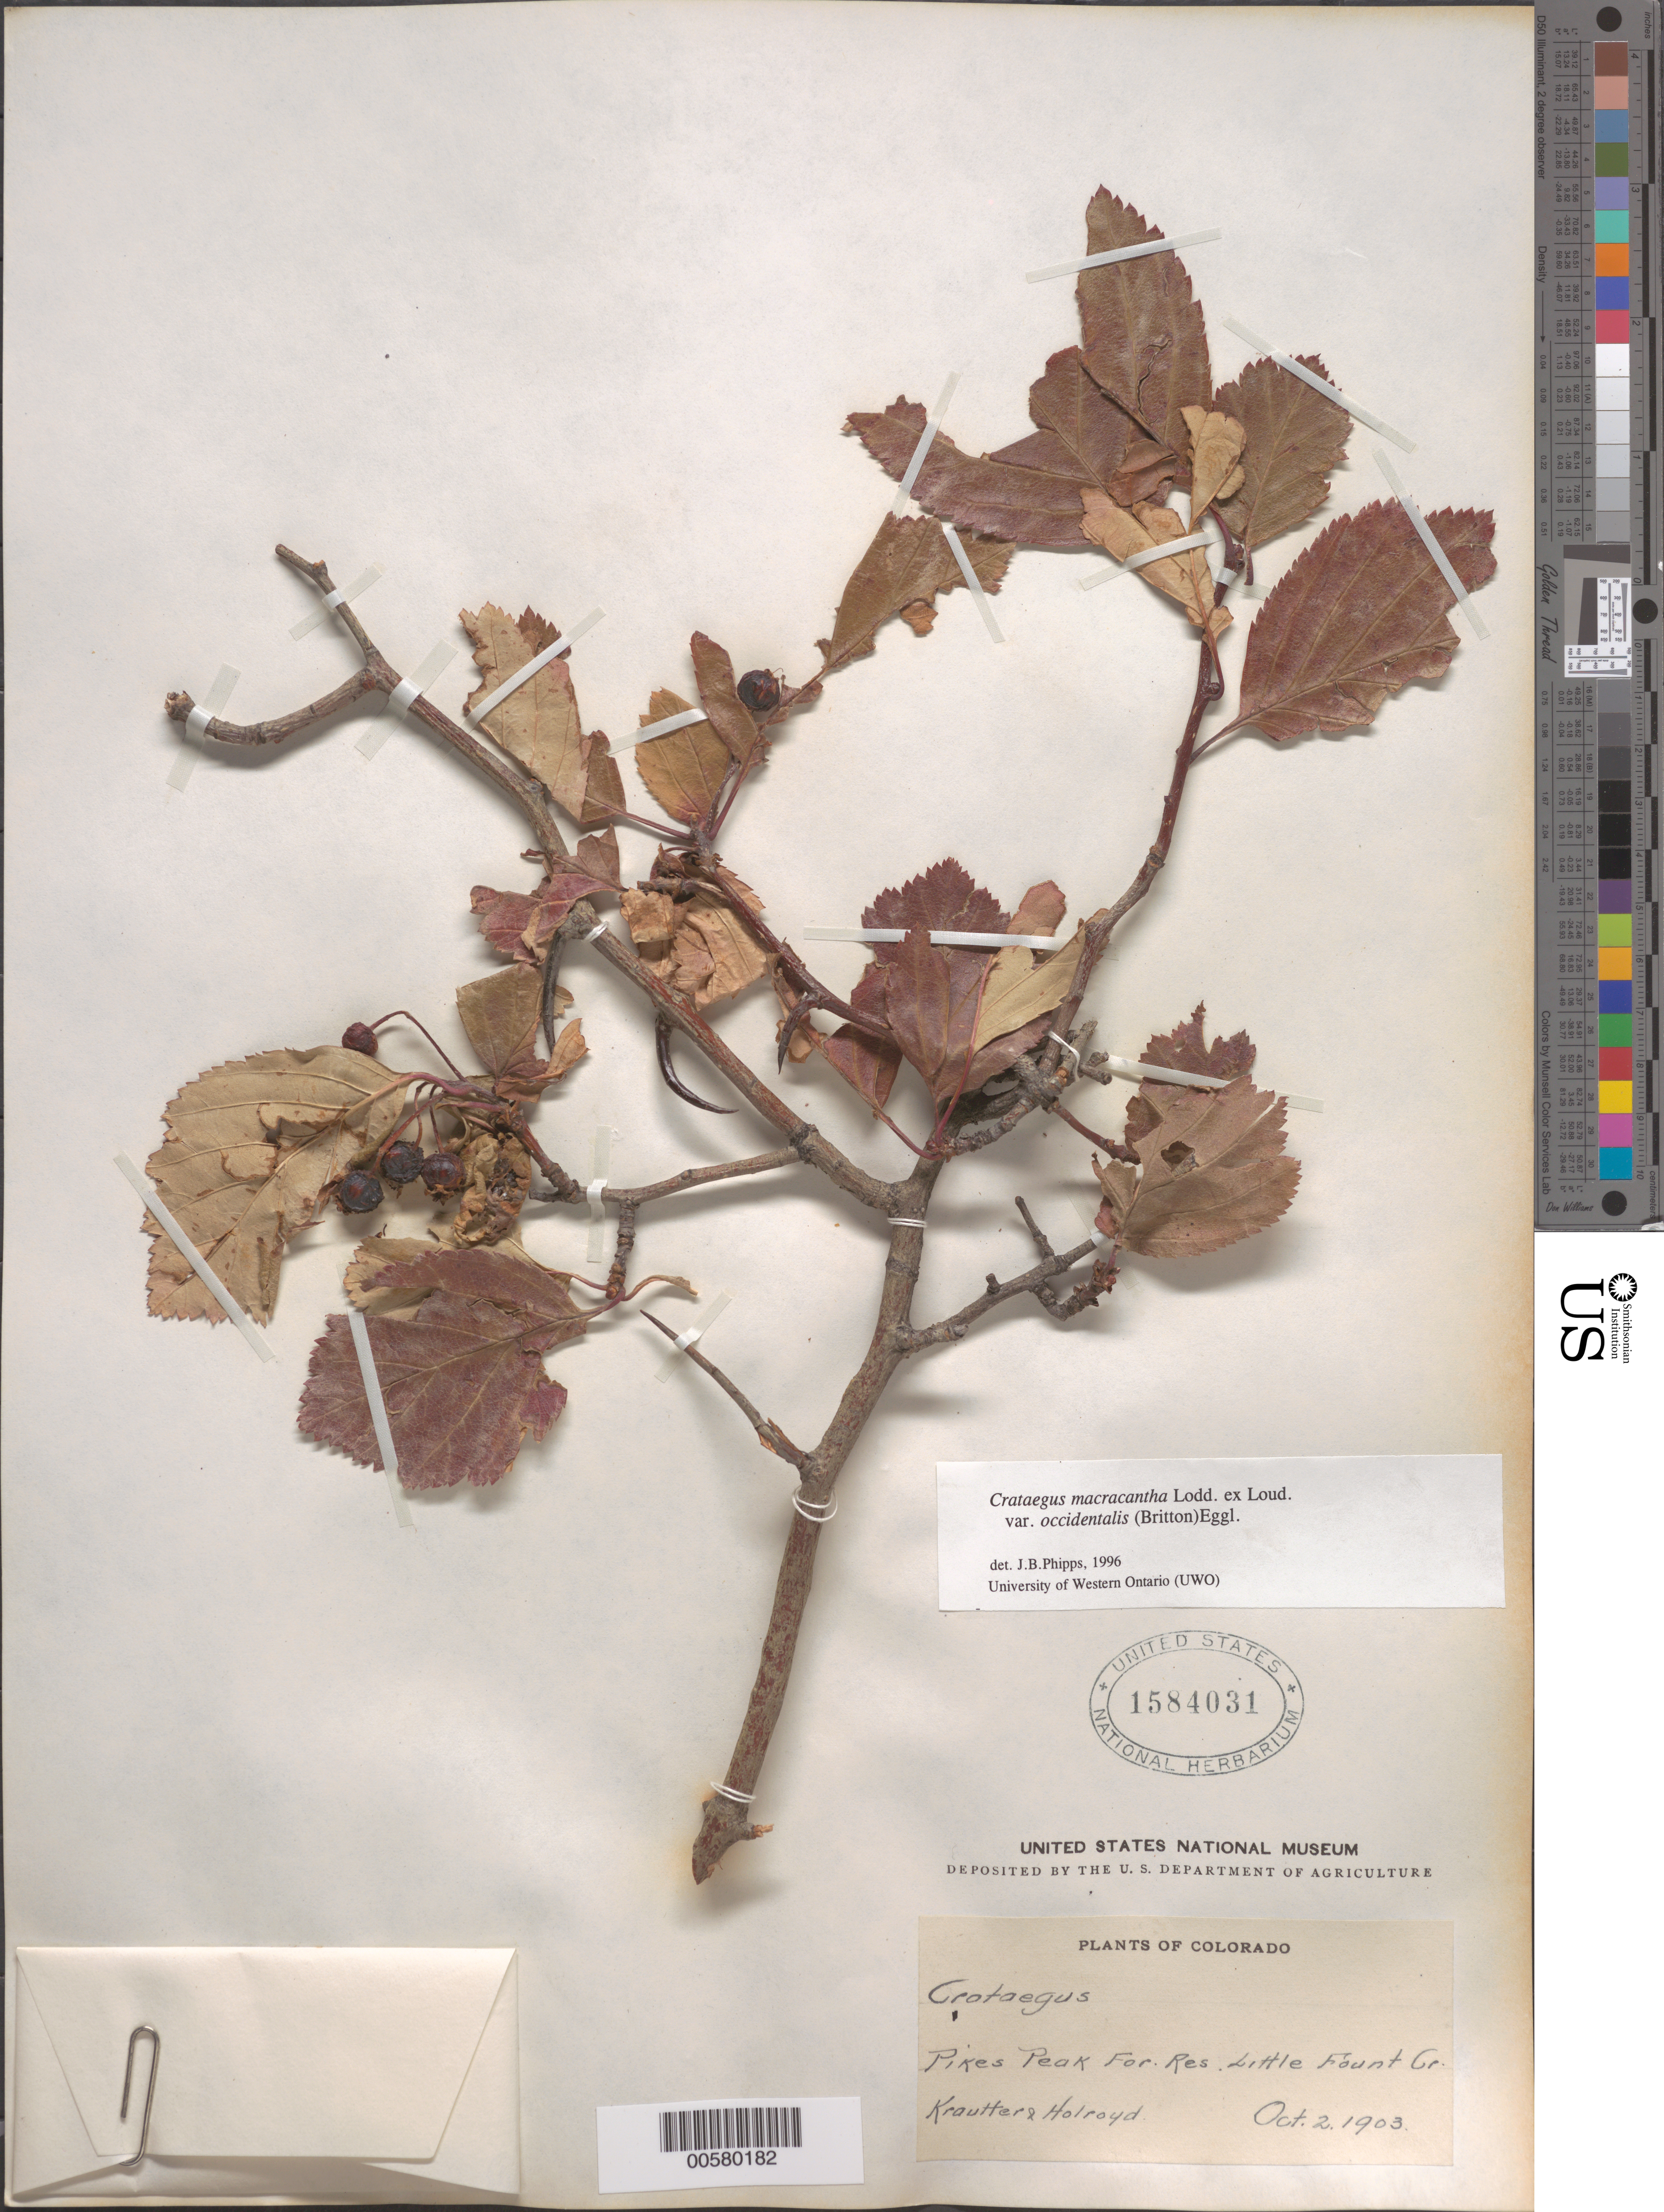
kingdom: Plantae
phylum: Tracheophyta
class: Magnoliopsida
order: Rosales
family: Rosaceae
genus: Crataegus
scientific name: Crataegus macracantha var. occidentalis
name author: (Britton) Eggl.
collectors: -. Krautter & -. Holroyd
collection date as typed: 02 Oct 1903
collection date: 1903-10-02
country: United States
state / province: Colorado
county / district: El Paso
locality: Pikes Peak Forest Reserve, Little Fountain Creek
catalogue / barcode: US 1584031